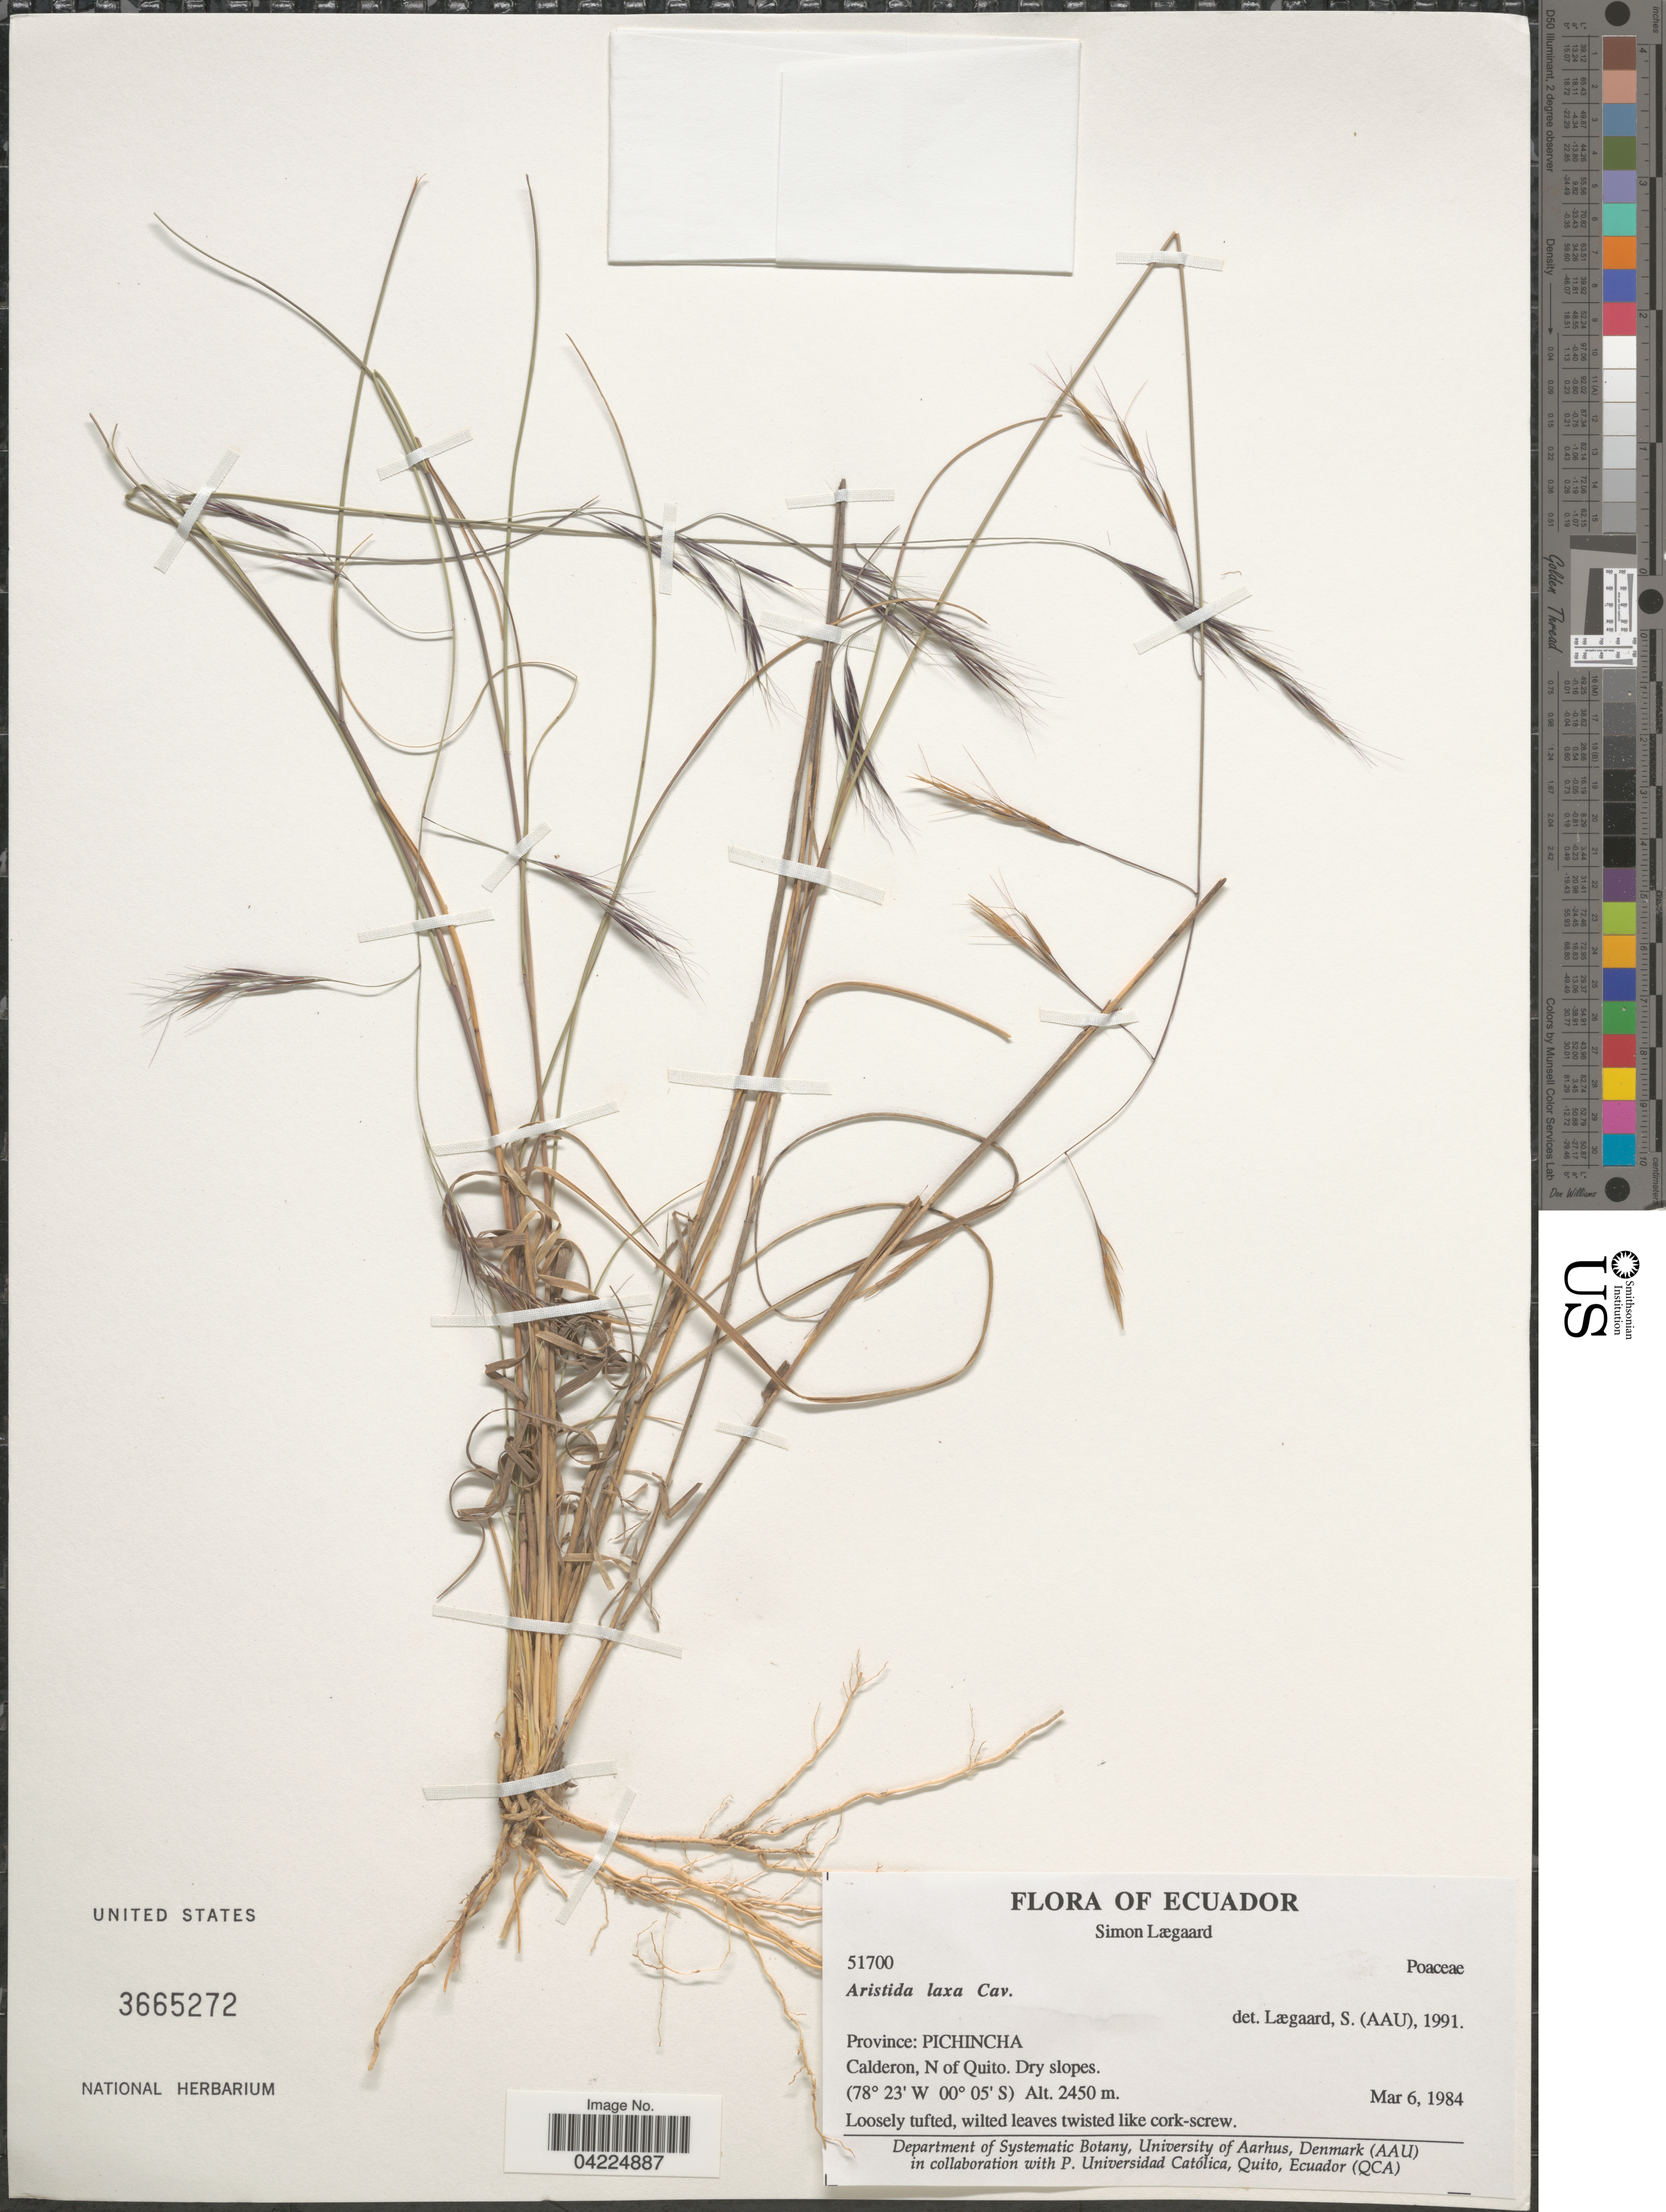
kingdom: Plantae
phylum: Tracheophyta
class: Liliopsida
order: Poales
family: Poaceae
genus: Aristida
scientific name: Aristida laxa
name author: Cav.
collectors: S. Lægaard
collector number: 51700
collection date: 1984-03-06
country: Ecuador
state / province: Pichincha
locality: Calderon, N of Quito. Dry slopes.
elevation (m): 2450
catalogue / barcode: US 3665272